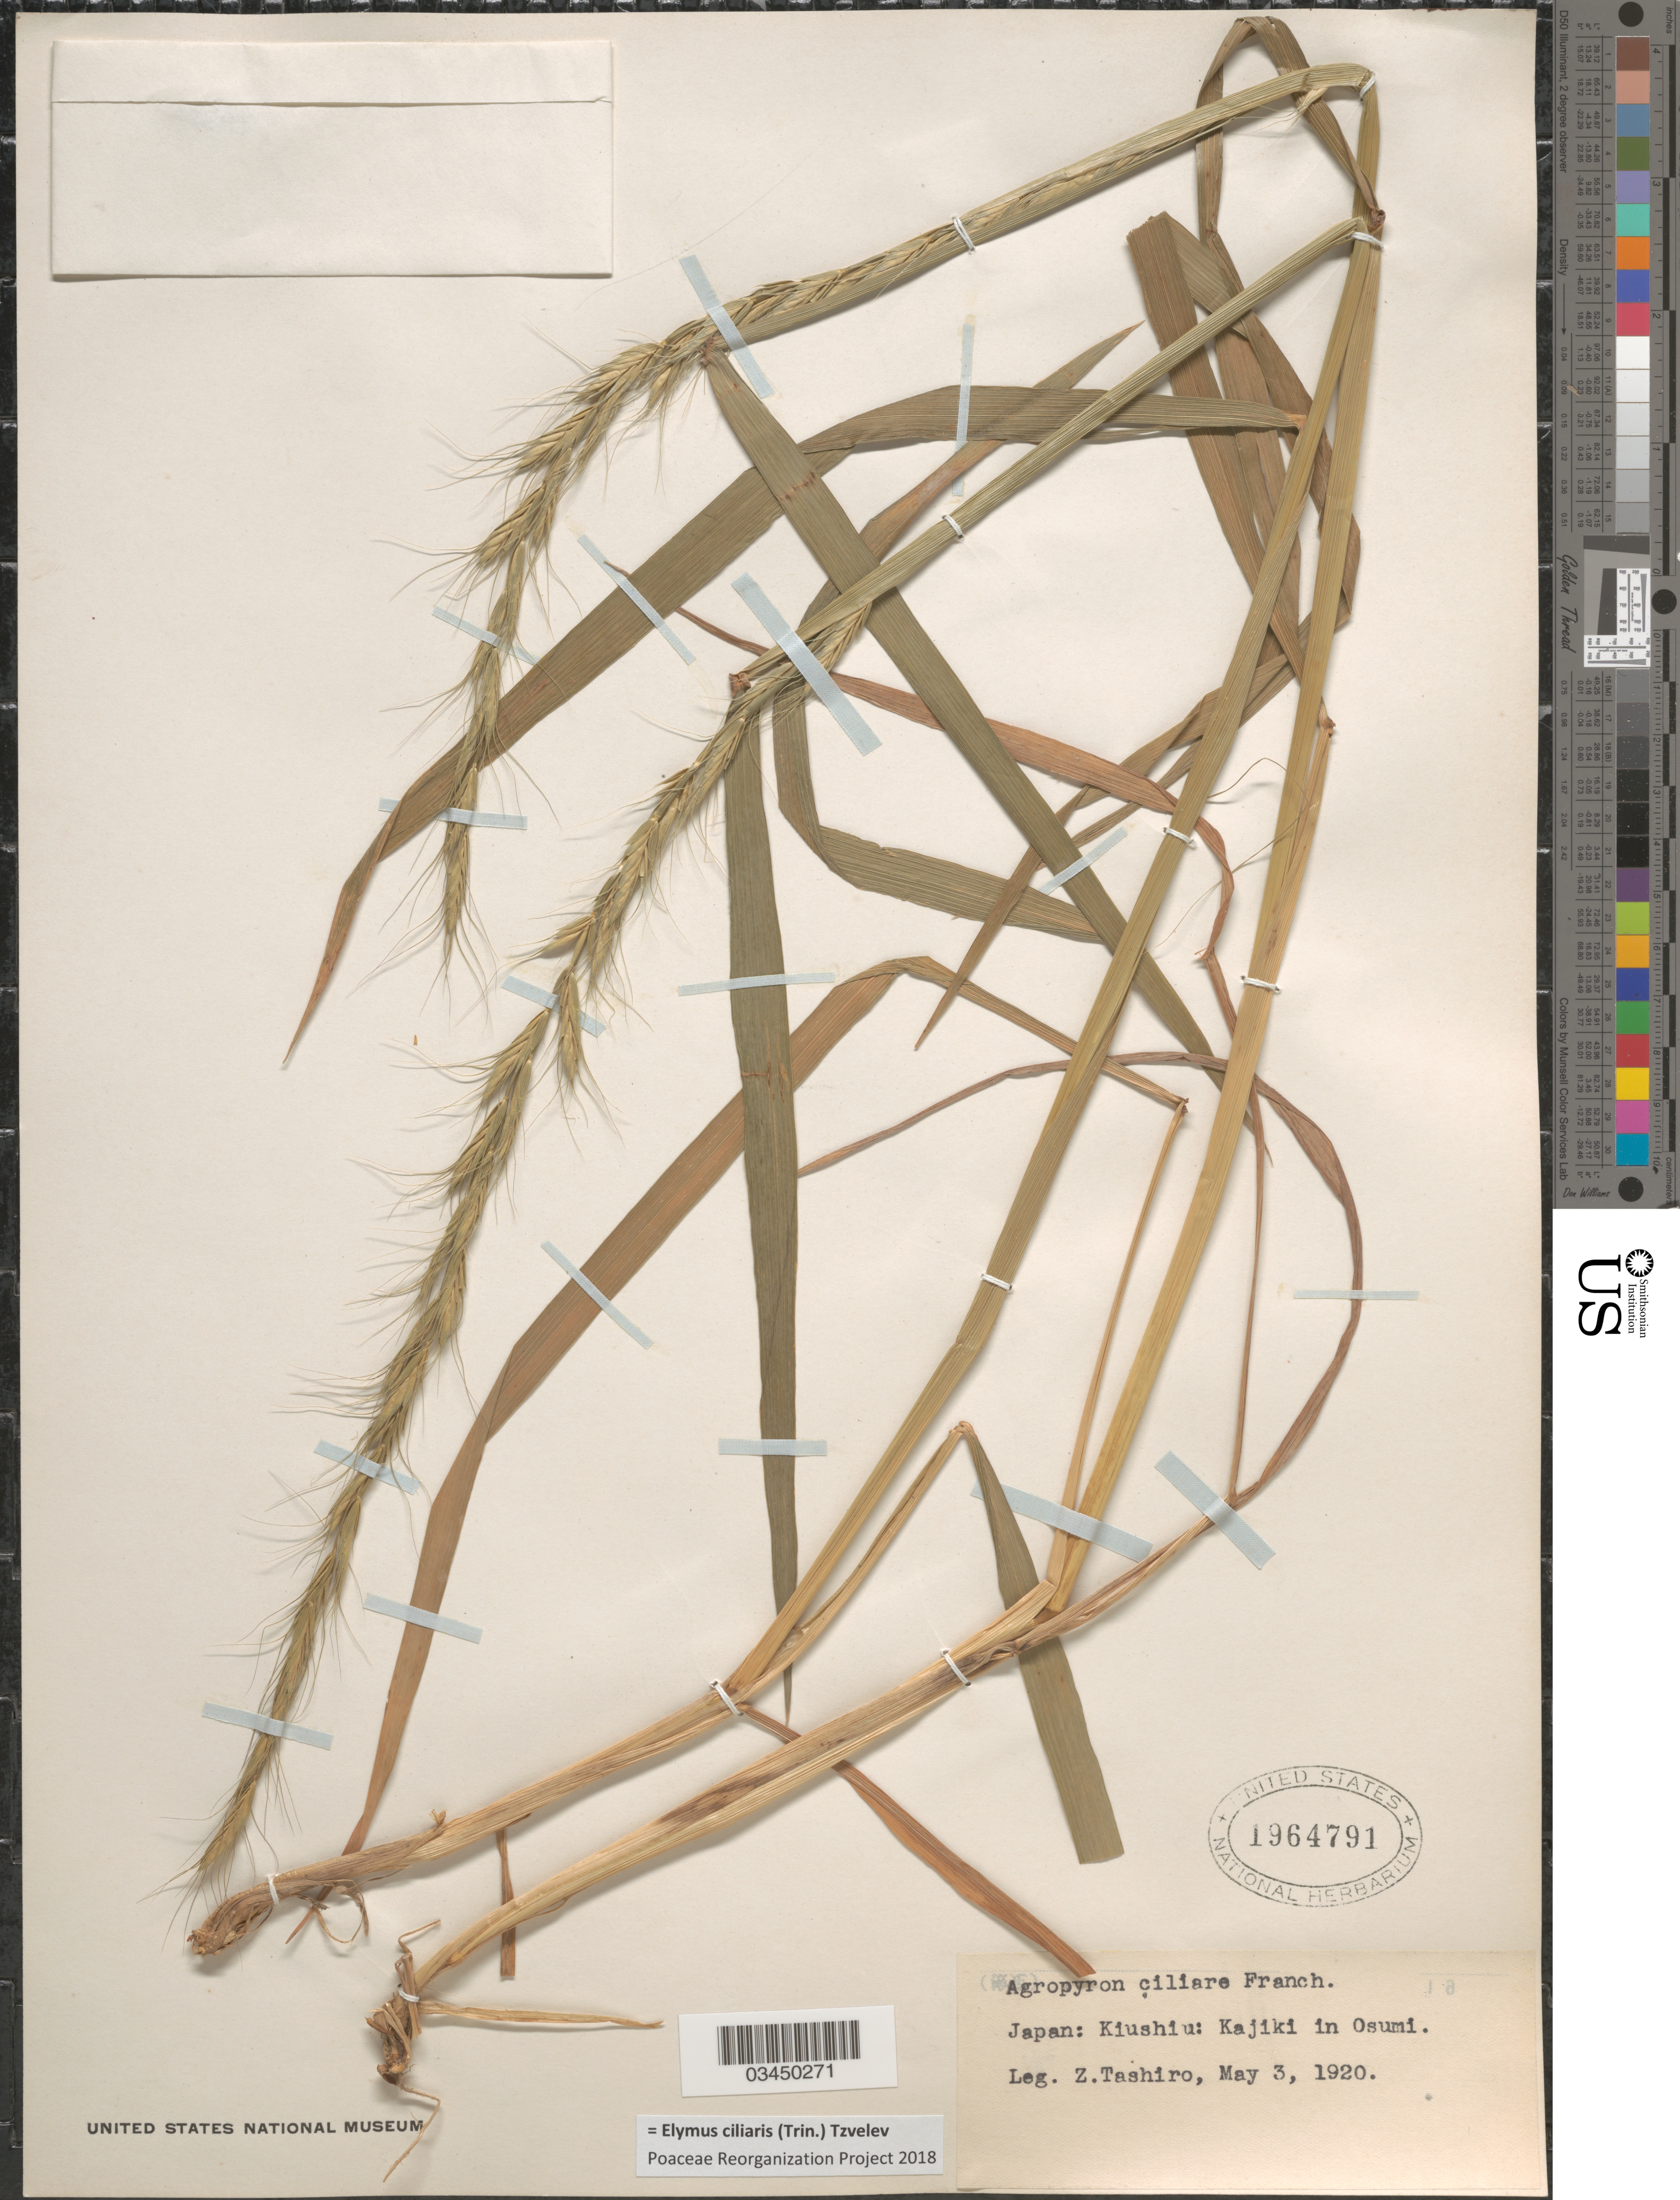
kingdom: Plantae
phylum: Tracheophyta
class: Liliopsida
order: Poales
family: Poaceae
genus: Elymus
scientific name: Elymus ciliaris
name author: (Trin.) Tzvelev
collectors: Z. Tashiro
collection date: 1920-05-03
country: Japan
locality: Kiushiu: Kajiki in Osumi.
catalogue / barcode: US 1964791